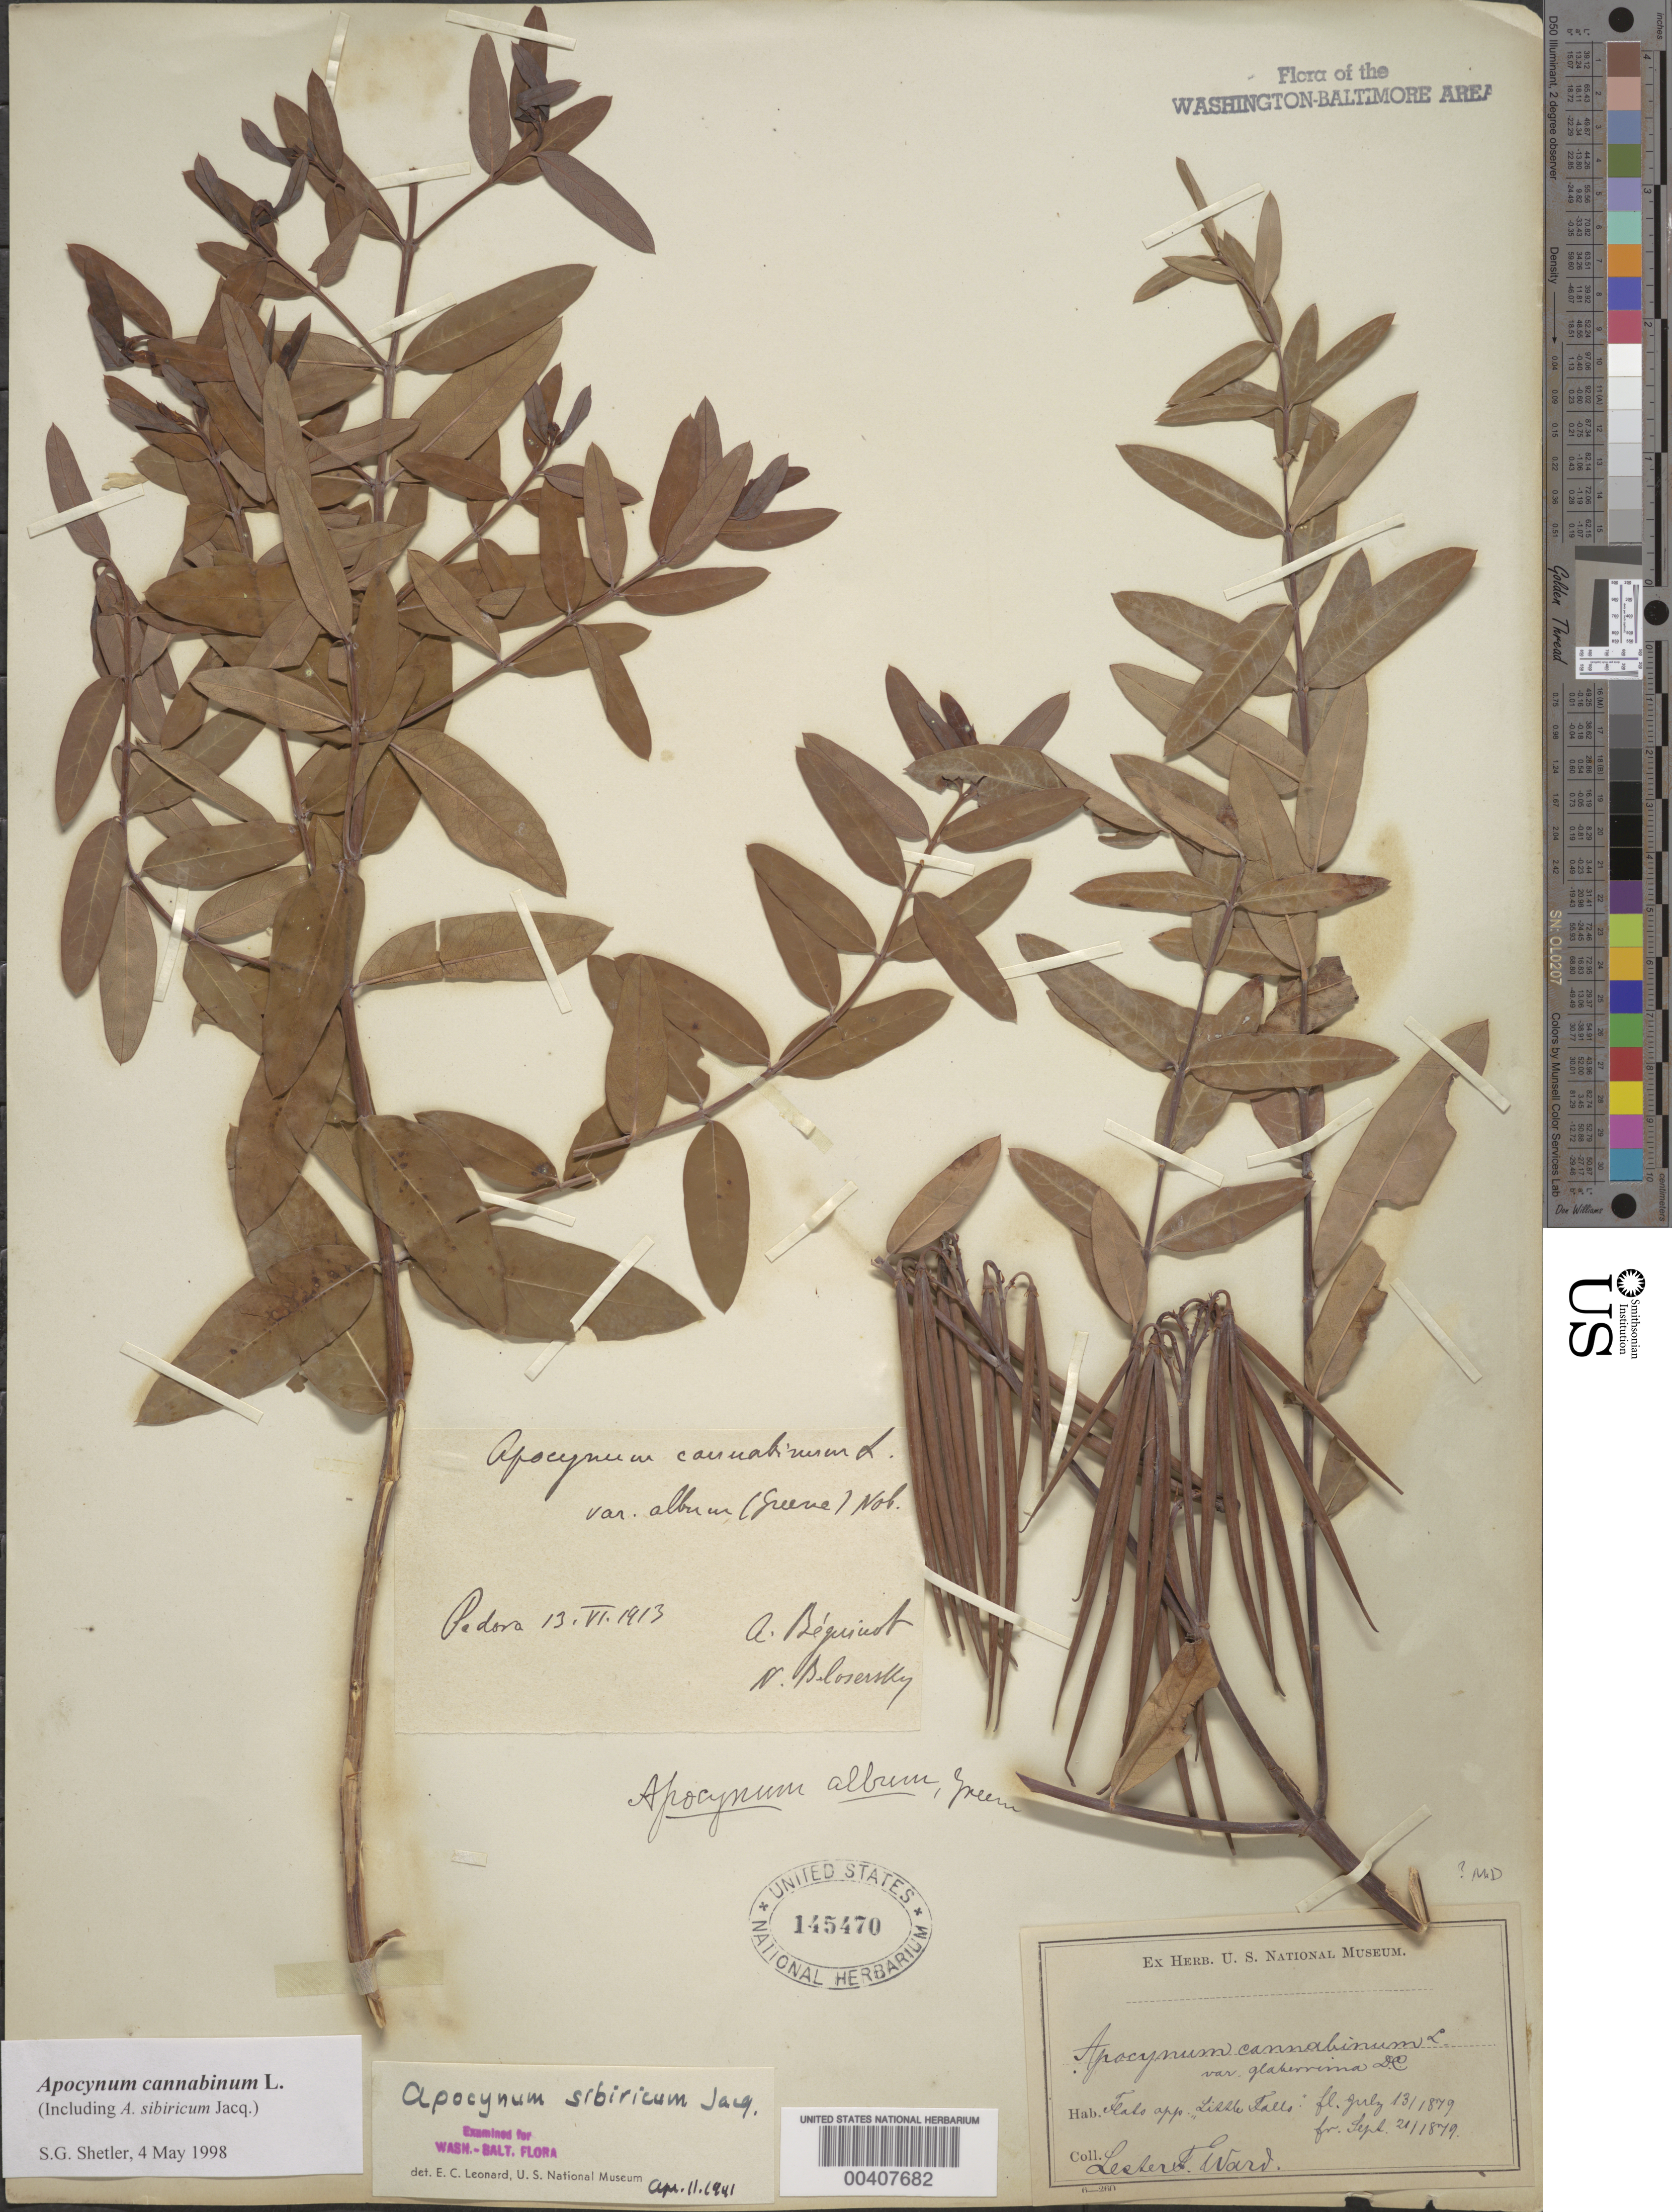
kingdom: Plantae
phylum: Tracheophyta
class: Magnoliopsida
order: Gentianales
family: Apocynaceae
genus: Apocynum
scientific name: Apocynum cannabinum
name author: L.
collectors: L. F. Ward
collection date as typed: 13 Jul 1879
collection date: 1879-07-13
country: United States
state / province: Maryland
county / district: Montgomery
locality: Potomac flats, Little Falls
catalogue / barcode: US 145470